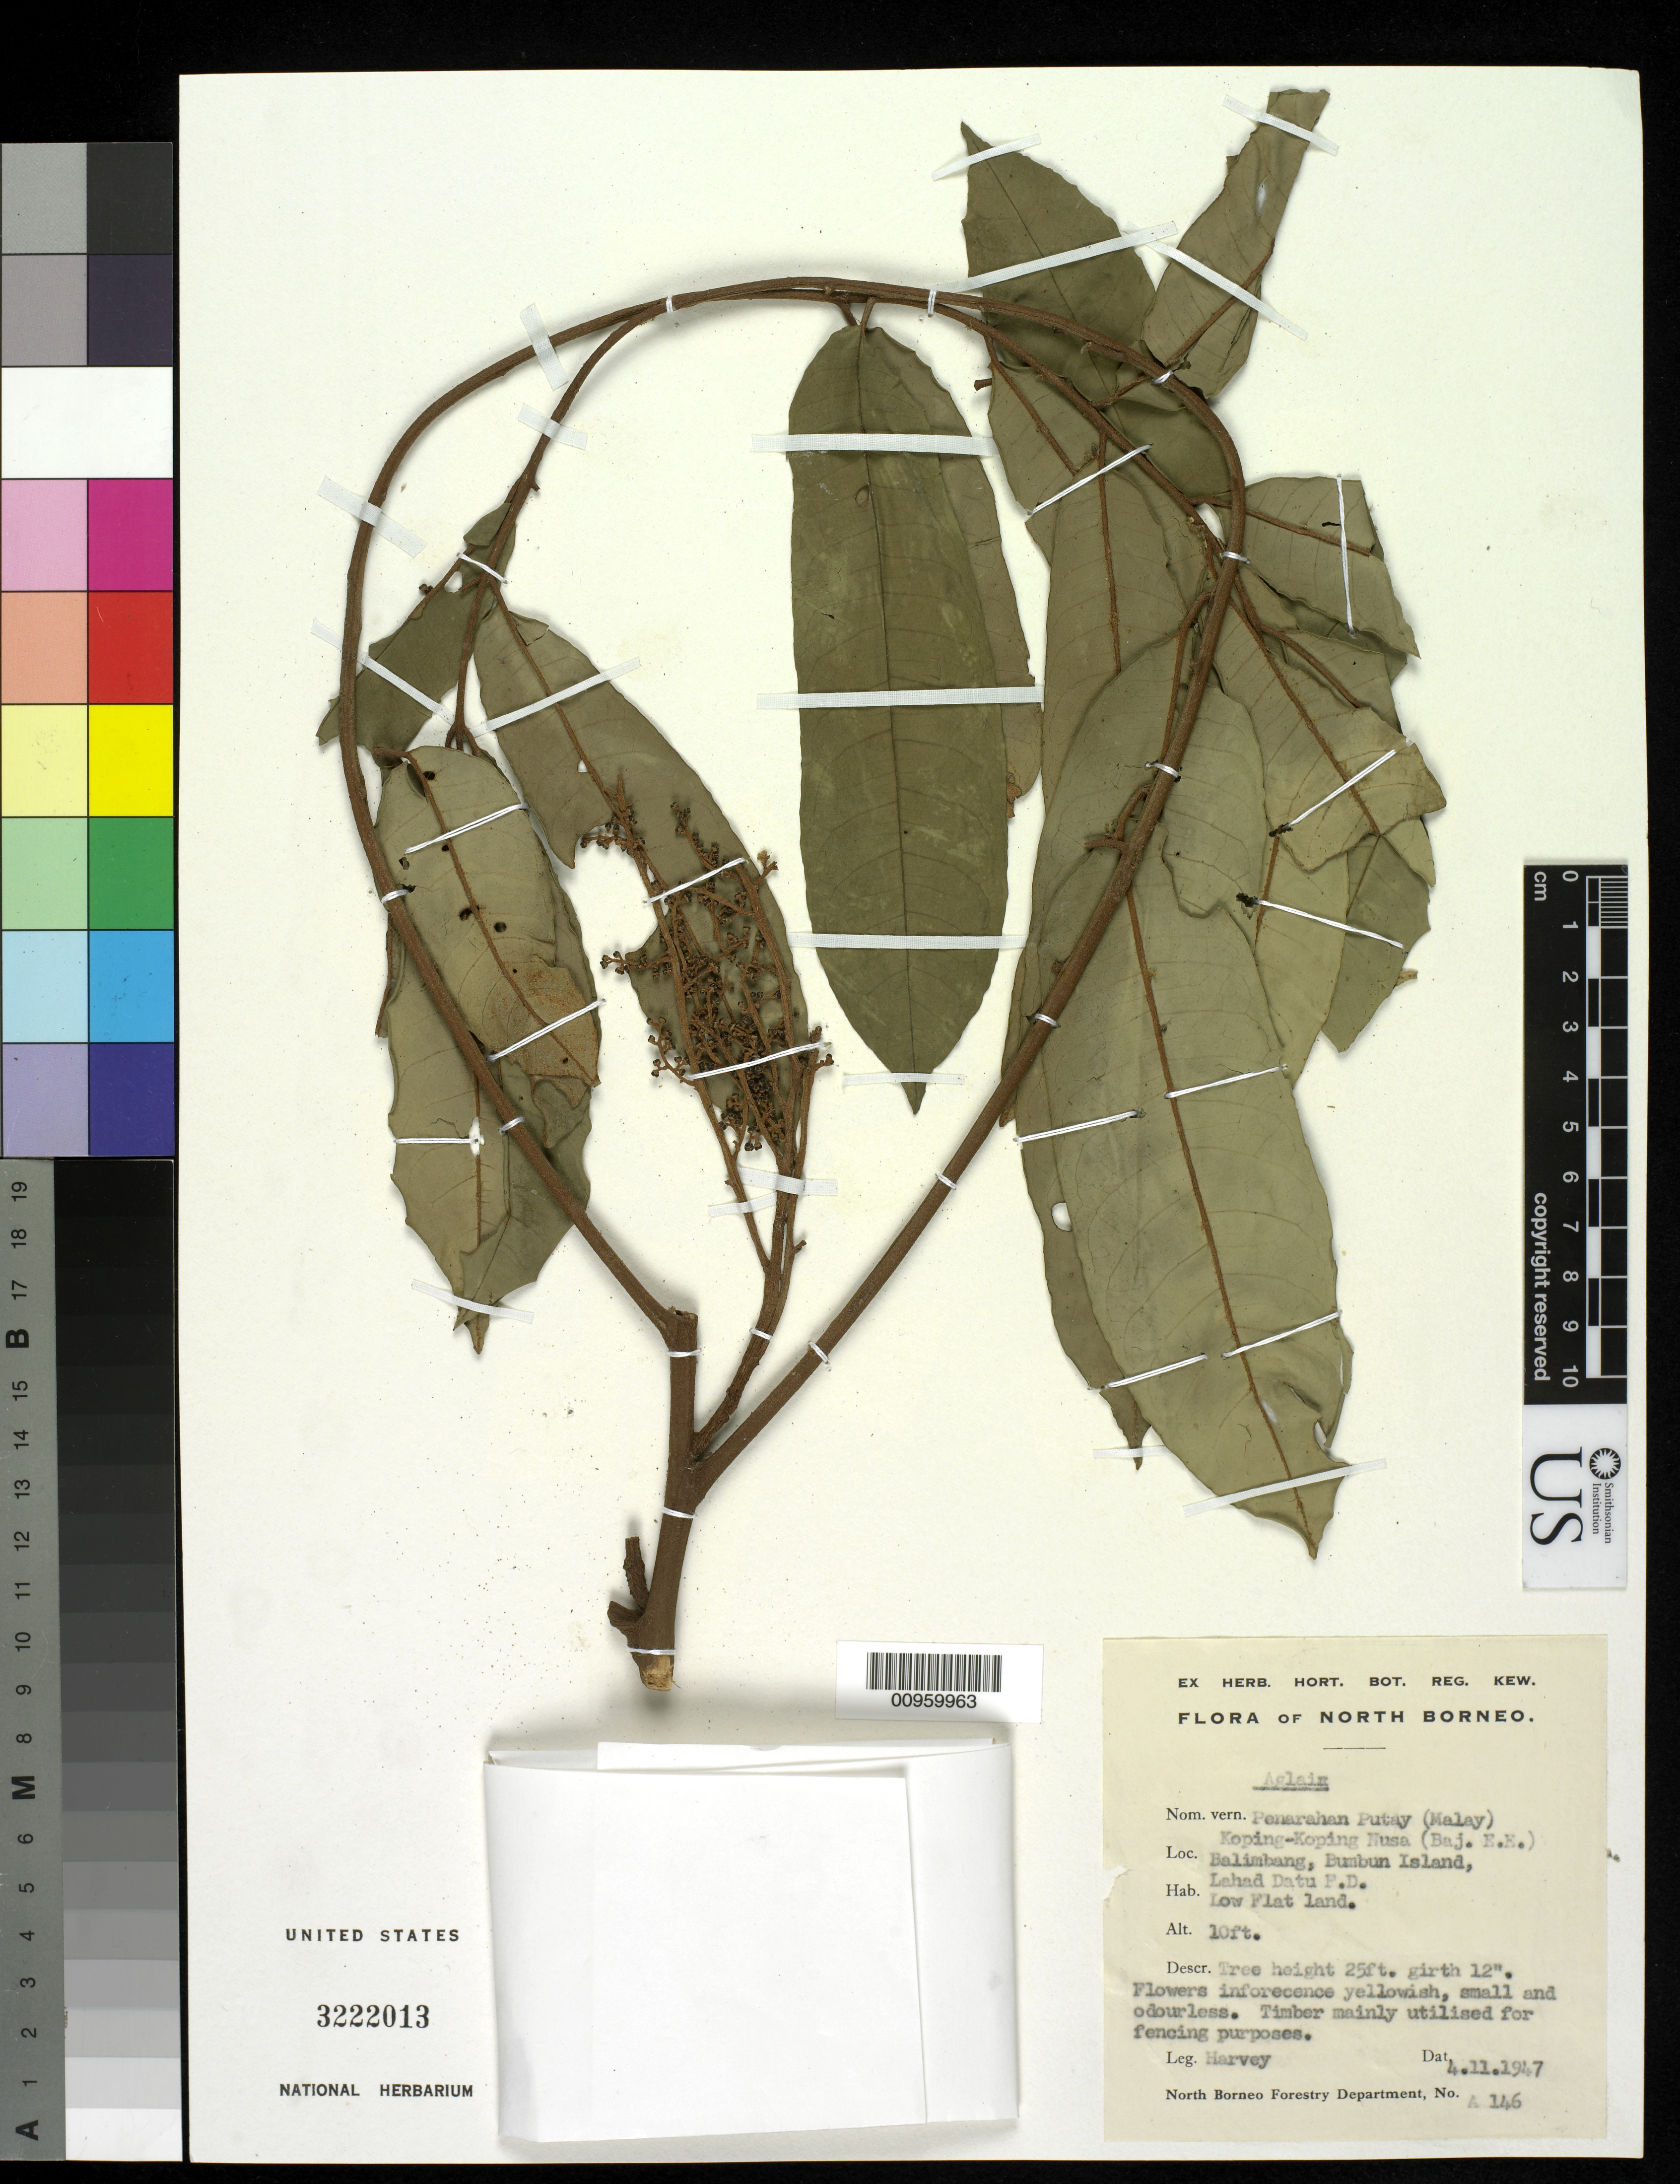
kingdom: Plantae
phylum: Tracheophyta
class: Magnoliopsida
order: Sapindales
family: Meliaceae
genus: Aglaia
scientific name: Aglaia lancilimba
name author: Merr.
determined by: Pannell, C. M.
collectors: -. Harvey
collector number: A 146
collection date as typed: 11 Apr 1947 or 04 Nov 1947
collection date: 1947-04-11 or 1947-11-04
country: Malaysia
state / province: Sabah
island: Borneo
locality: Balimbang, Bumbun Island, Lahad Datu F.D.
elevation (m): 3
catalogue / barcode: US 3222013